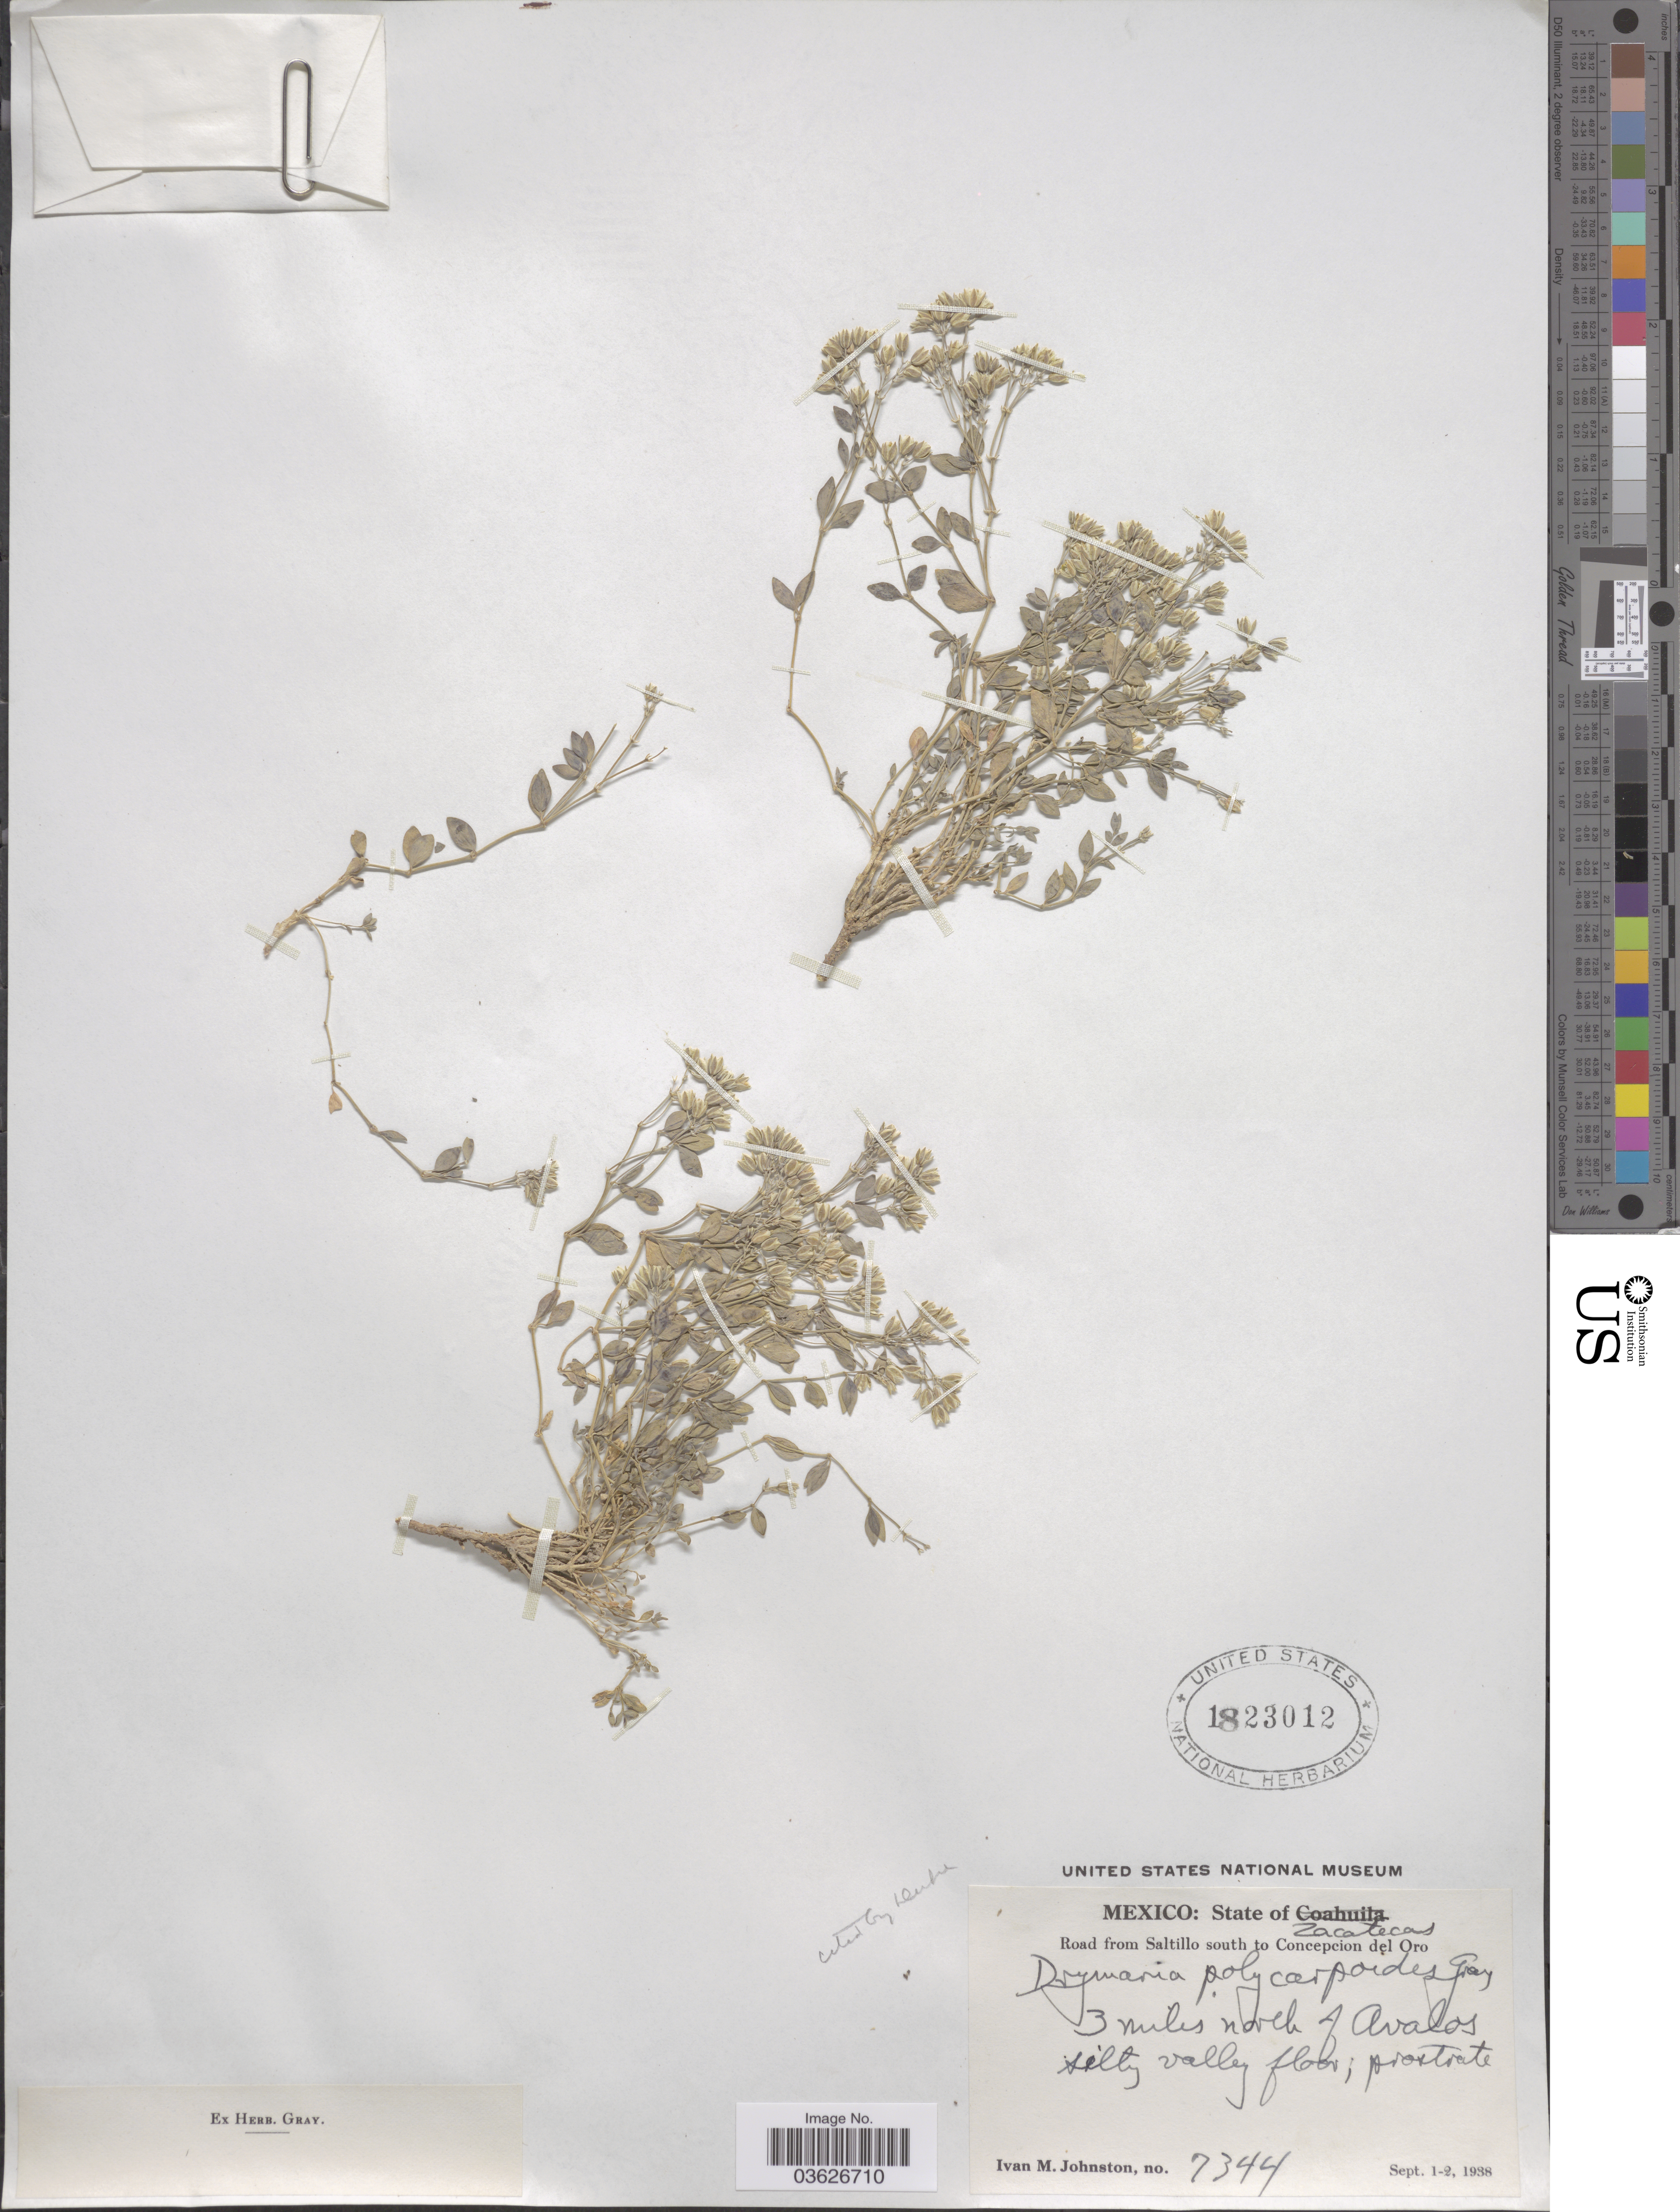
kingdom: Plantae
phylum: Tracheophyta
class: Magnoliopsida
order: Caryophyllales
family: Caryophyllaceae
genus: Drymaria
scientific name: Drymaria polycarpoides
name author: A. Gray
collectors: I.M. Johnston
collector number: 7344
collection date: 1938-09-01/1938-09-02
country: Mexico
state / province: Zacatecas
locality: Road from Saltillo south to Concepcion del Oro. 3 miles north of Avalos.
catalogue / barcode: US 1823012